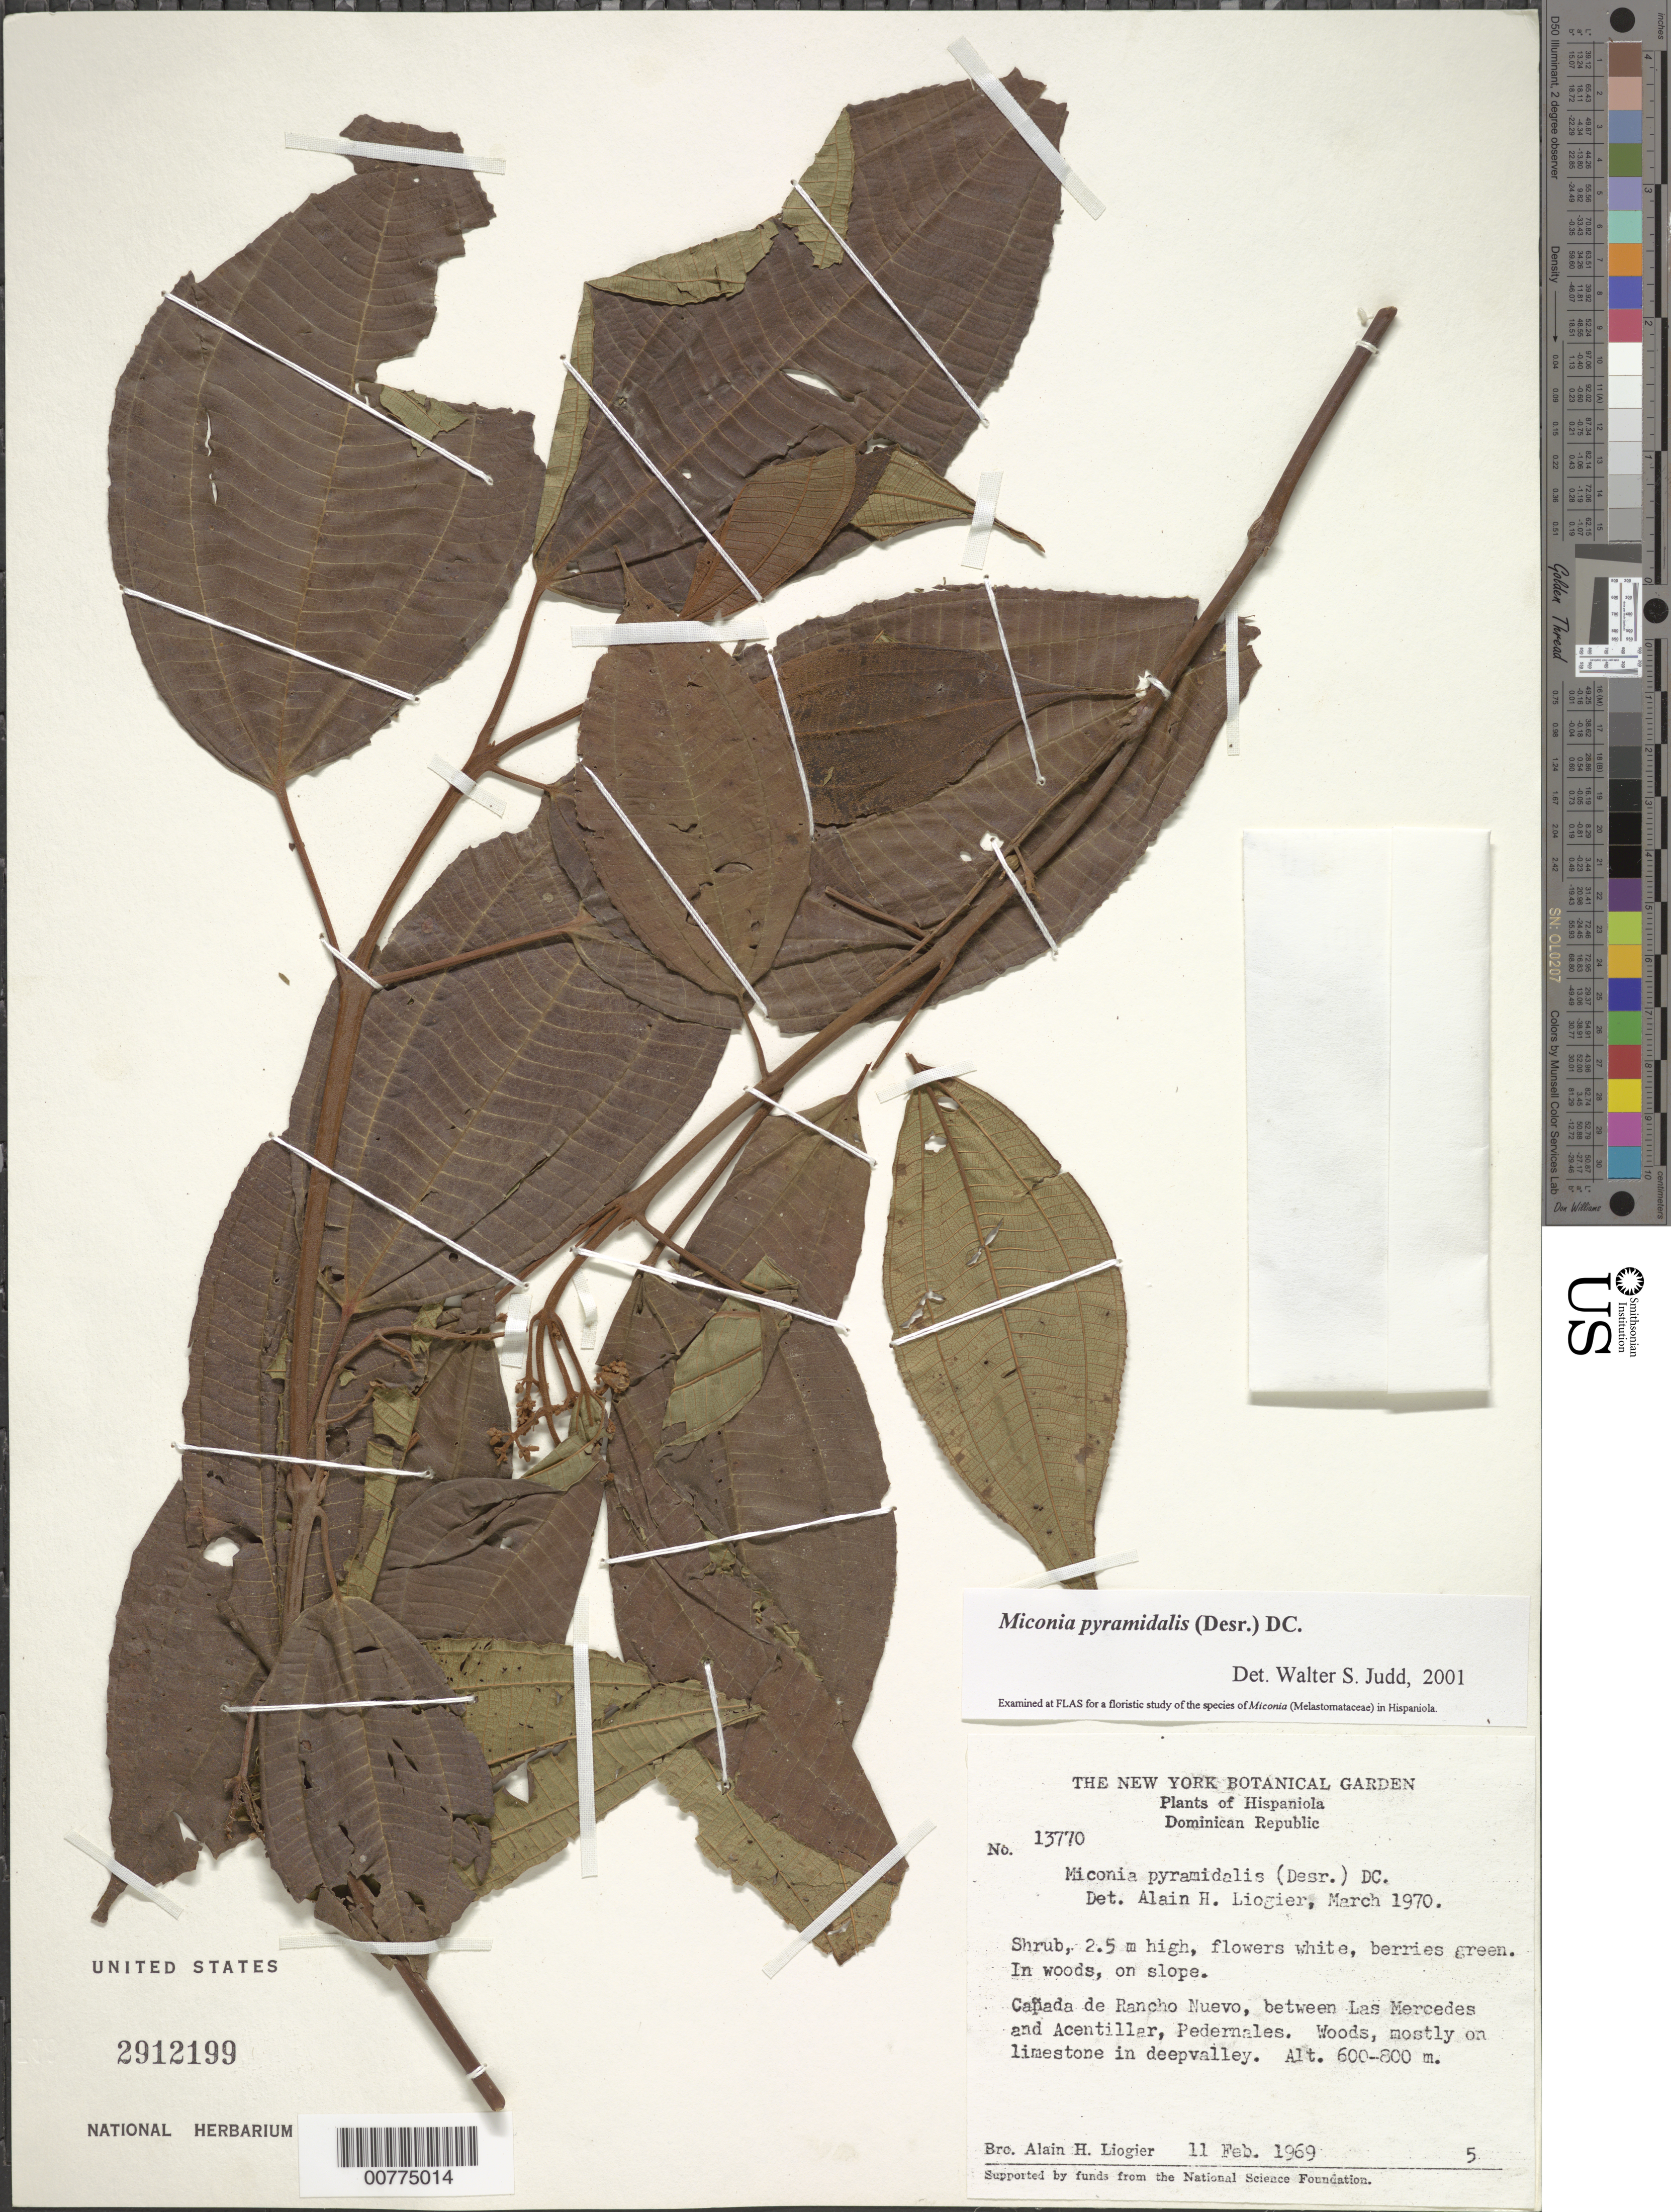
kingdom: Plantae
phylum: Tracheophyta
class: Magnoliopsida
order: Myrtales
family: Melastomataceae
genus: Miconia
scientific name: Miconia pyramidalis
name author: (Desr.) DC.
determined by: Judd, Walter S.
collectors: A. H. Liogier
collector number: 13770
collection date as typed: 11 Feb 1969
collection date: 1969-02-11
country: Dominican Republic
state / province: Pedernales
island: Hispaniola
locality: Between Las Mercedes and Aceitillar, Cañada de Rancho Nuevo.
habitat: In woods, on slope; mostly on limeston in deepvalley.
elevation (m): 600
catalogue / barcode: US 2912199